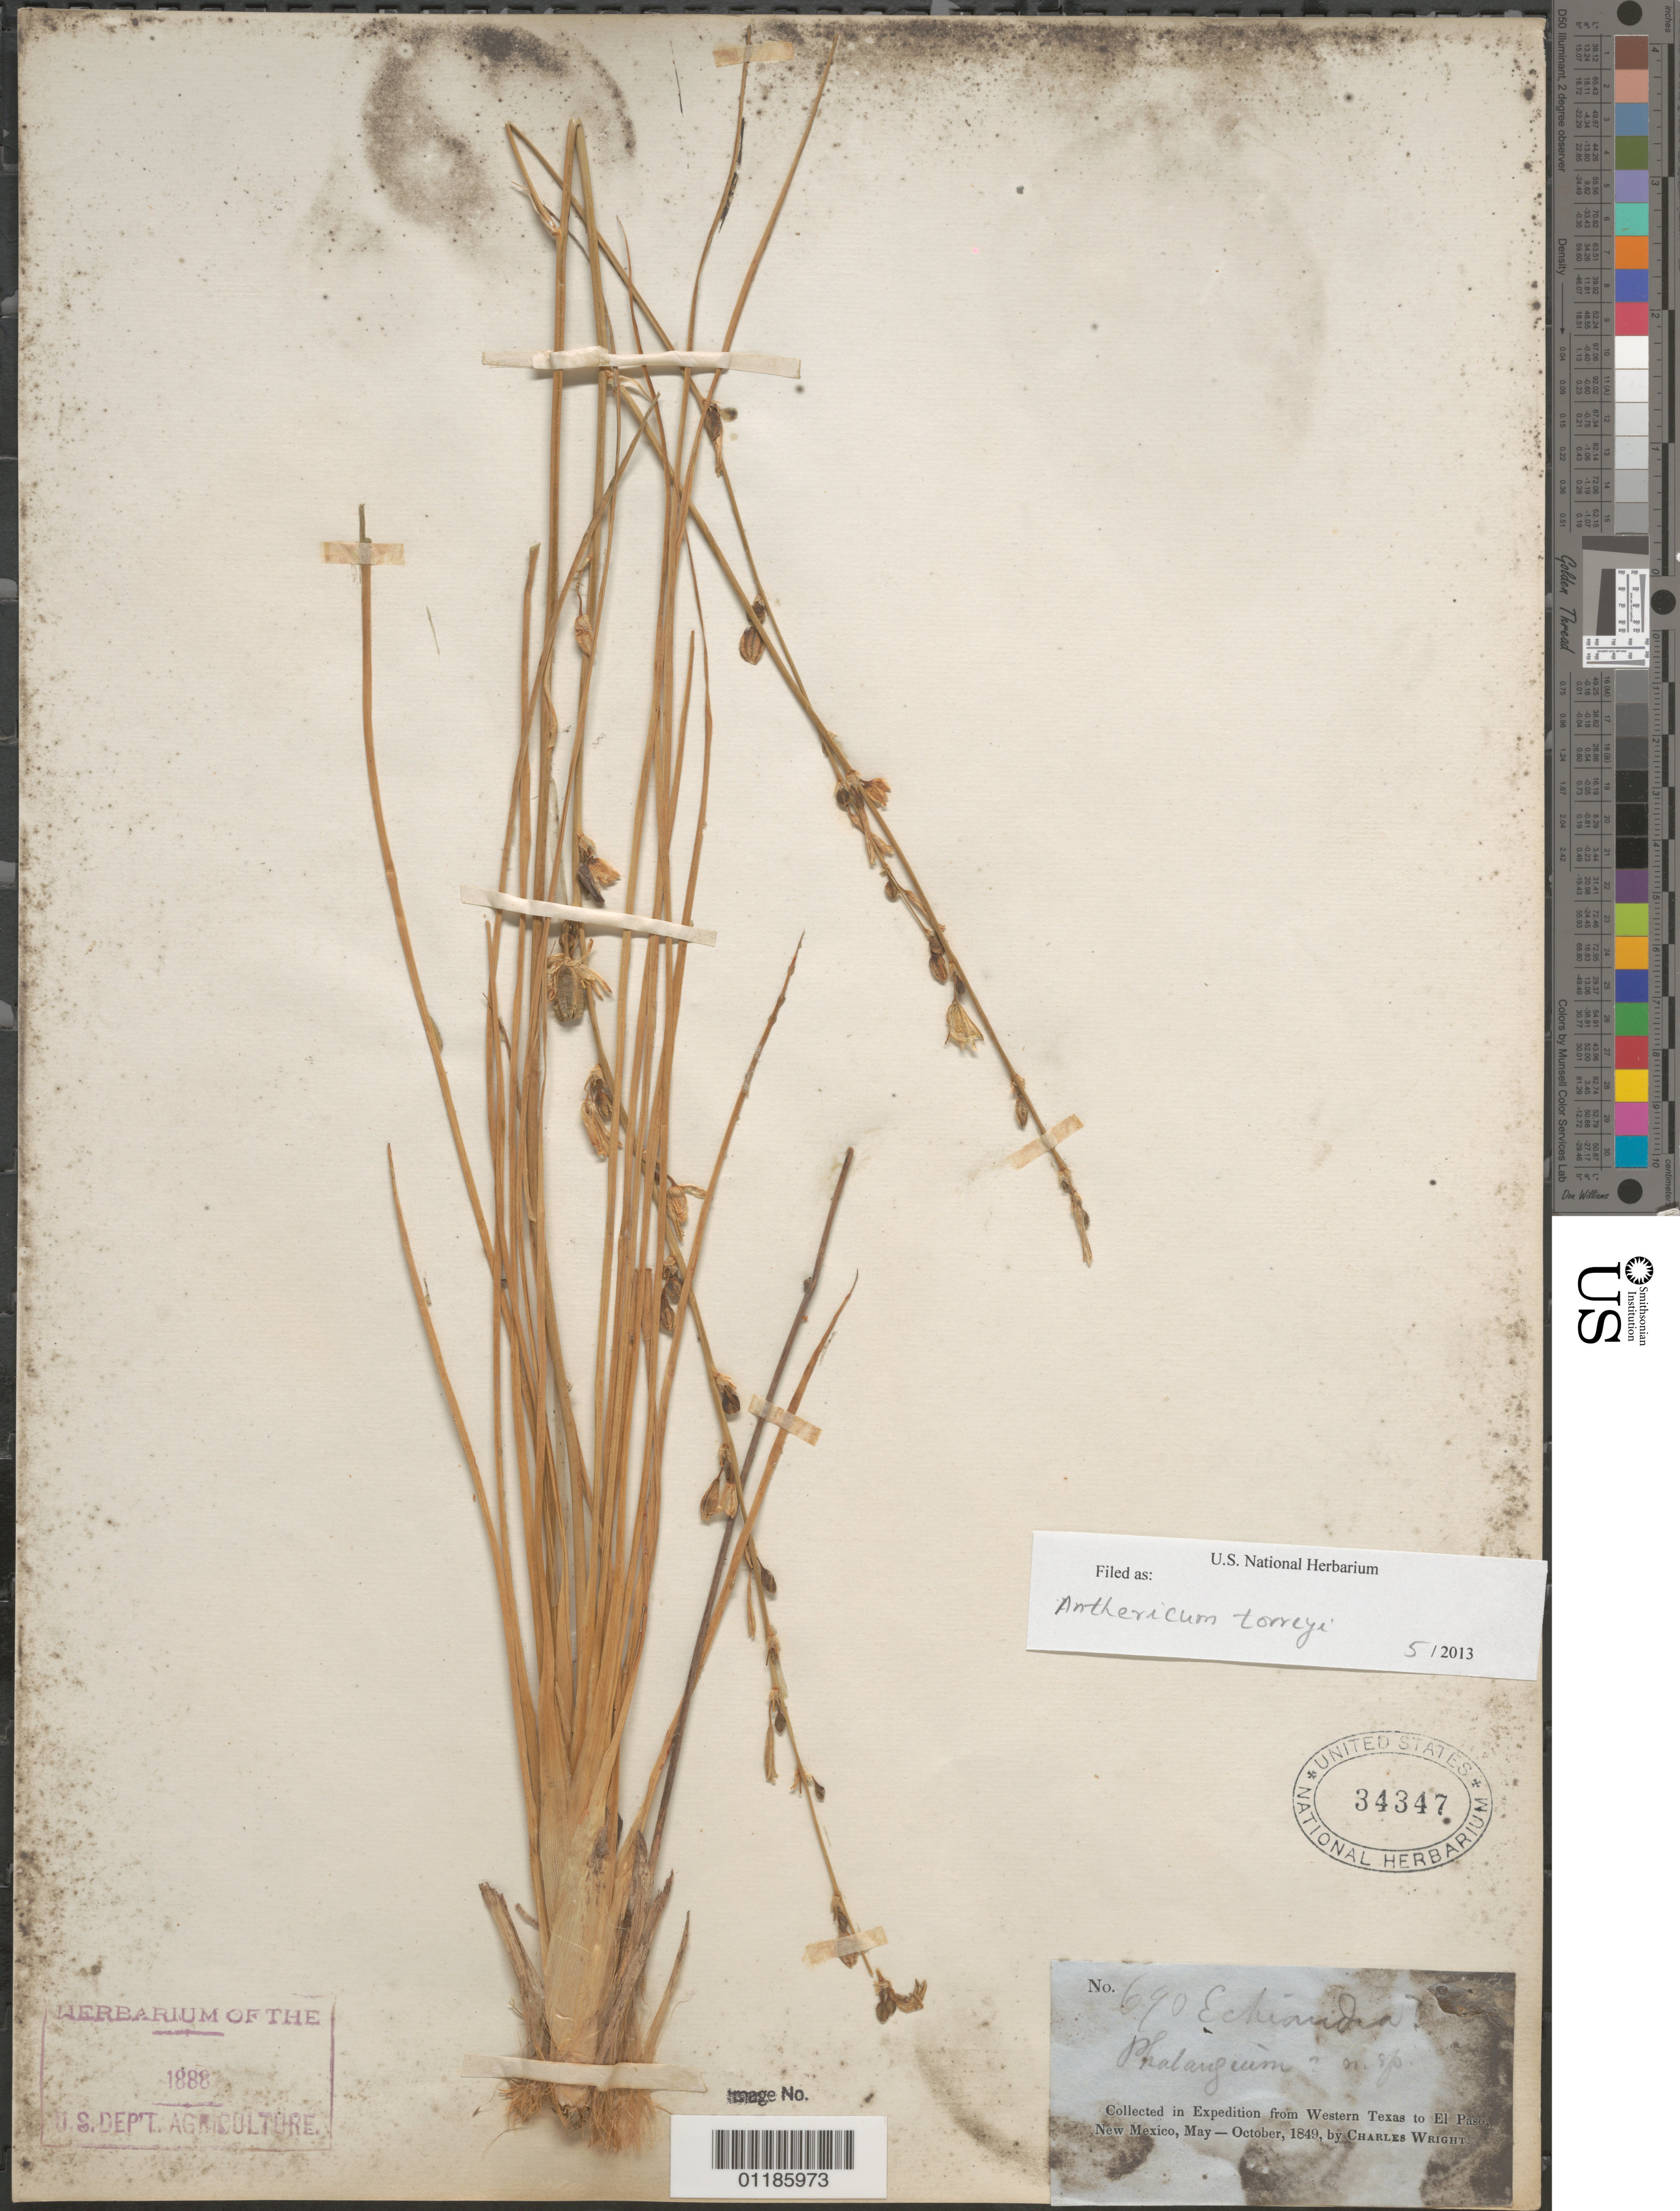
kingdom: Plantae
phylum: Tracheophyta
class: Liliopsida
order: Asparagales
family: Asparagaceae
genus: Anthericum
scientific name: Anthericum torreyi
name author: Baker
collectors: C. Wright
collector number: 690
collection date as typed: May 1849 to -- Oct 1849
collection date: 1849-05/1849-10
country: United States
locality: Western Texas to El Paso, New Mexico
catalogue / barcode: US 34347